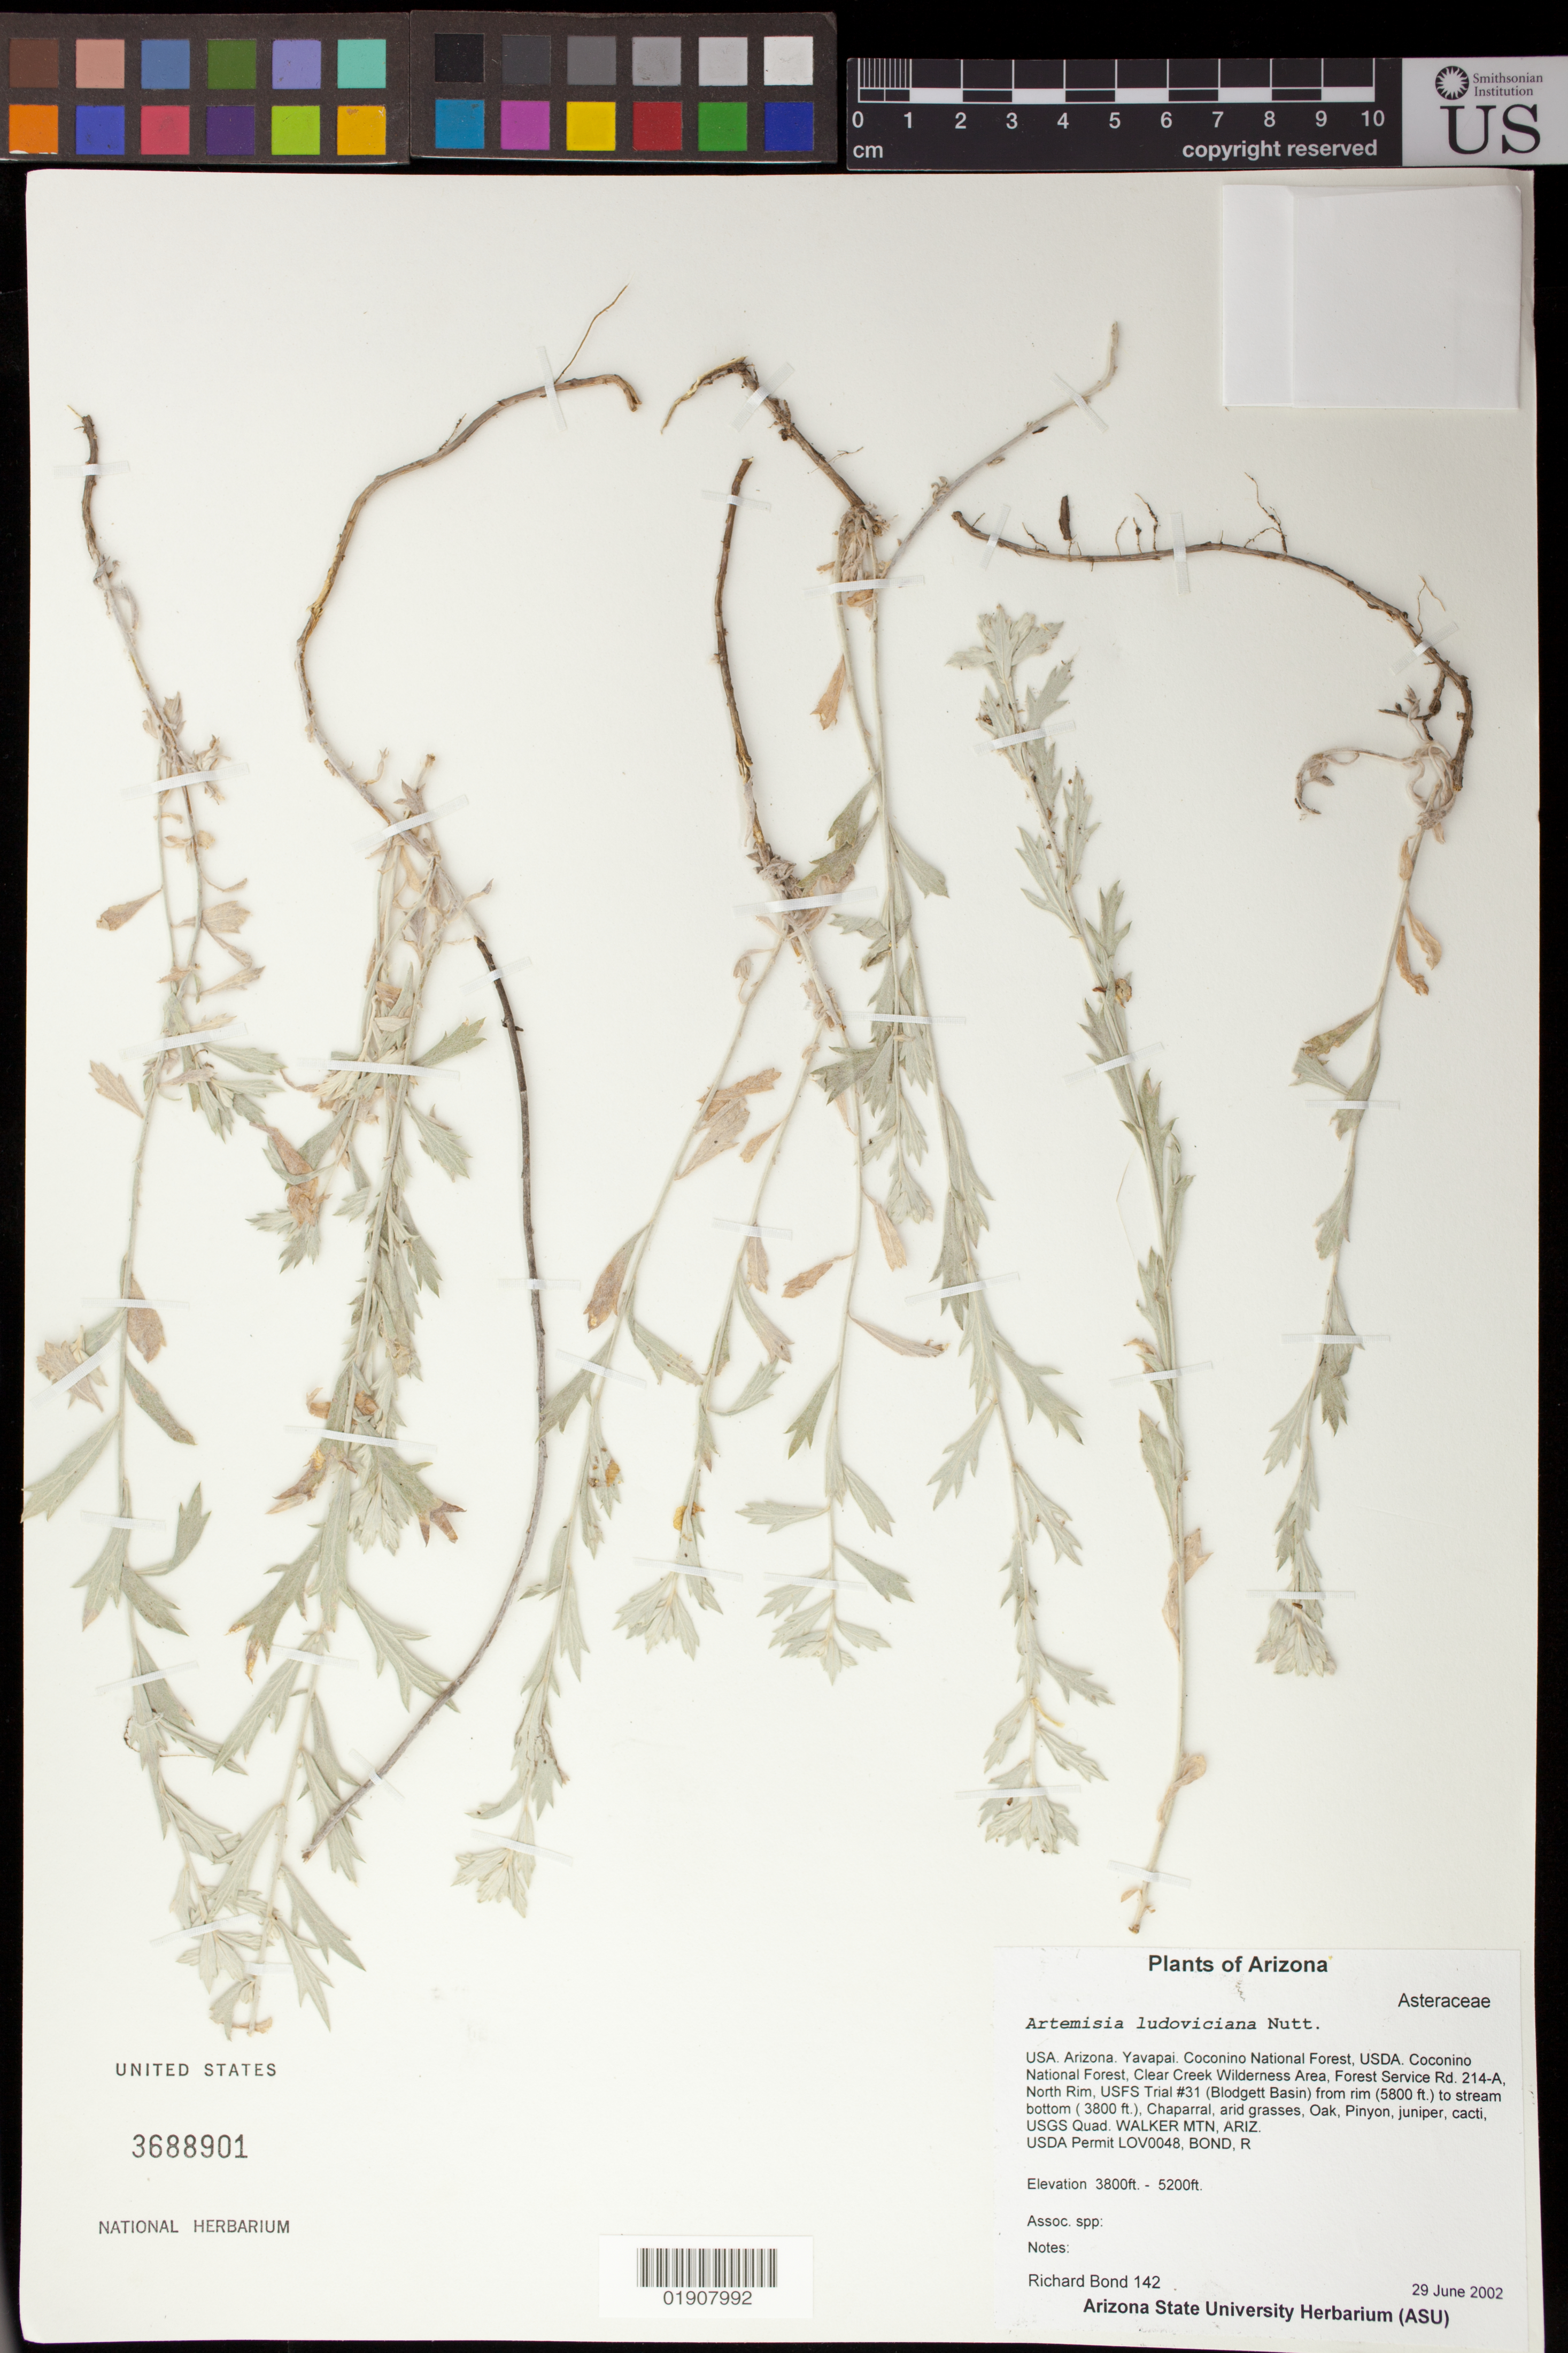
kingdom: Plantae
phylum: Tracheophyta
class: Magnoliopsida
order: Asterales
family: Asteraceae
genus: Artemisia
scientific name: Artemisia ludoviciana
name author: Nutt.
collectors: R. Bond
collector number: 142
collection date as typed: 29 June 2002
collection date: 2002-06-29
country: United States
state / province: Arizona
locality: Yavapai, Coconino National Forest, USDA. Coconino National Forest, Clear Creek Wilderness Area, Forest Service Rd. 214-A, North Rim, USFS Trail #31 (Blodgett Basin) from rim to stream bottom.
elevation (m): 1158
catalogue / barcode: US 3688901